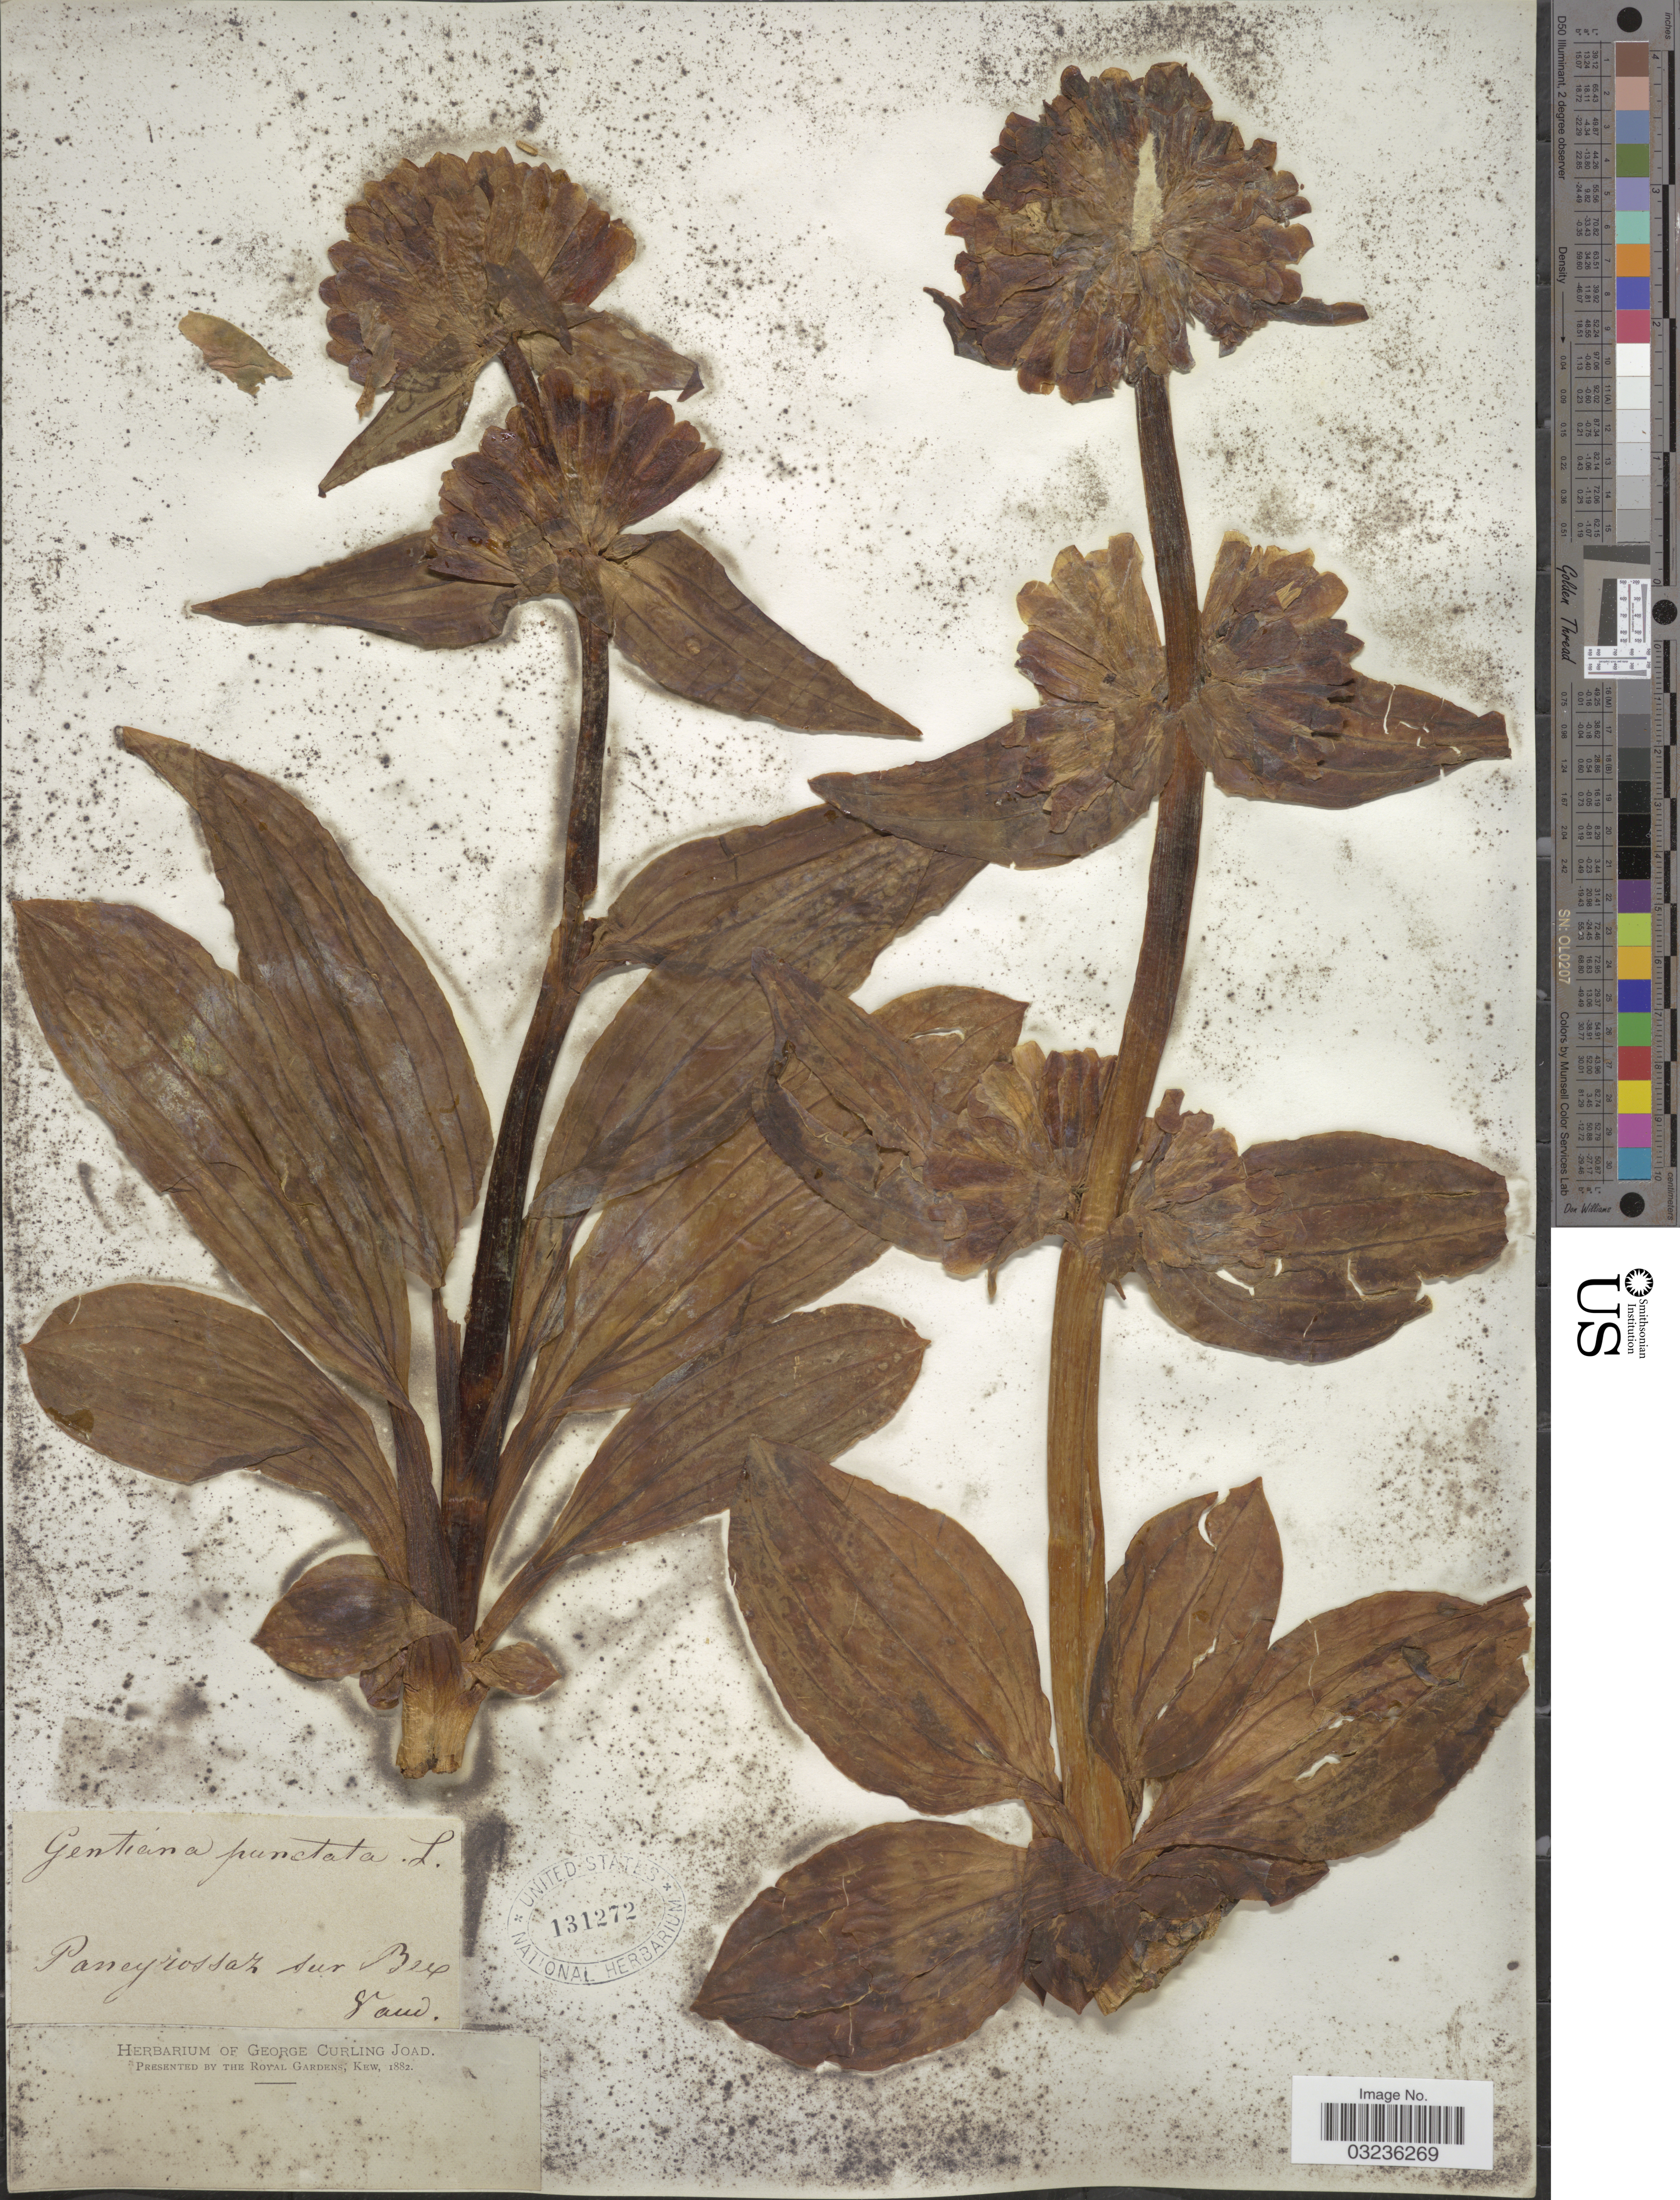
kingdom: Plantae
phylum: Tracheophyta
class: Magnoliopsida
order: Gentianales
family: Gentianaceae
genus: Gentiana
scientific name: Gentiana punctata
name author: L.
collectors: ex herb. George Curling Joad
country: Switzerland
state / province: Vaud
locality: Paneyrossaz sur Bex, Vaud.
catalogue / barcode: US 131272